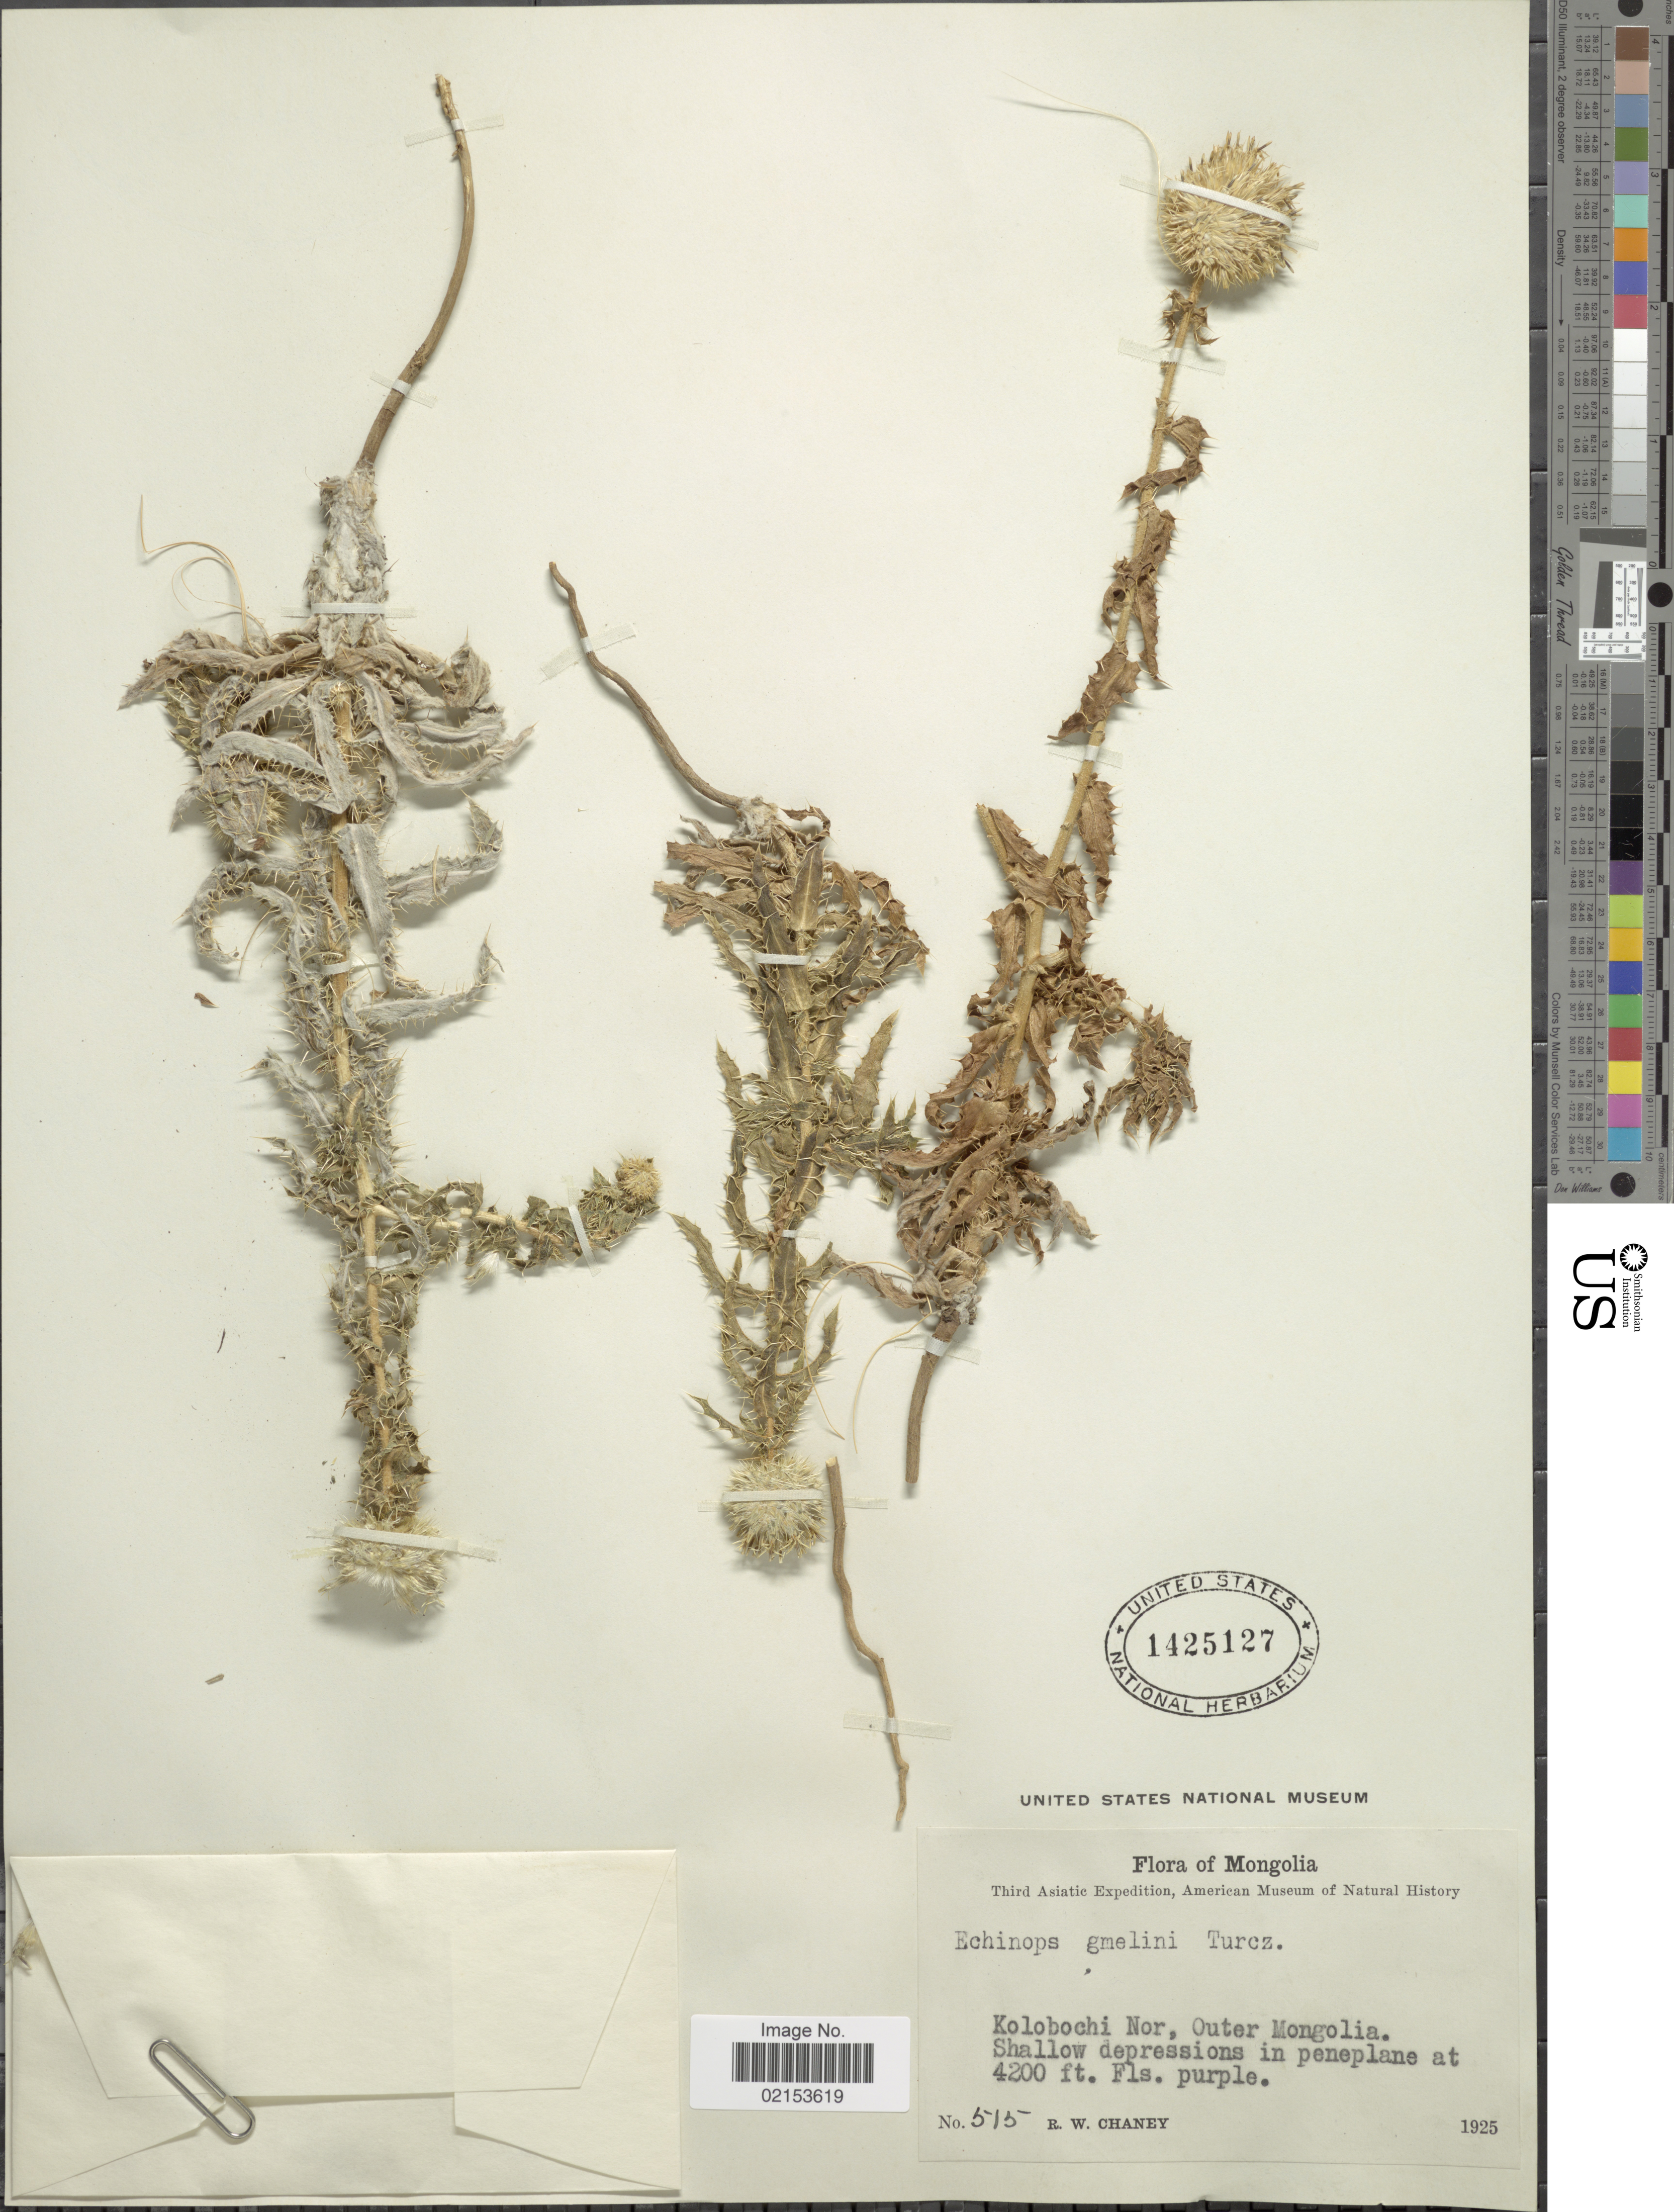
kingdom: Plantae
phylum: Tracheophyta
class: Magnoliopsida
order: Asterales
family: Asteraceae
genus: Echinops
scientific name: Echinops gmelini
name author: Turcz.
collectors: R. Chaney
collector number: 515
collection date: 1925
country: Mongolia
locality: Kolobochi Nor, Outer Mongolia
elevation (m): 1280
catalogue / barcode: US 1425127